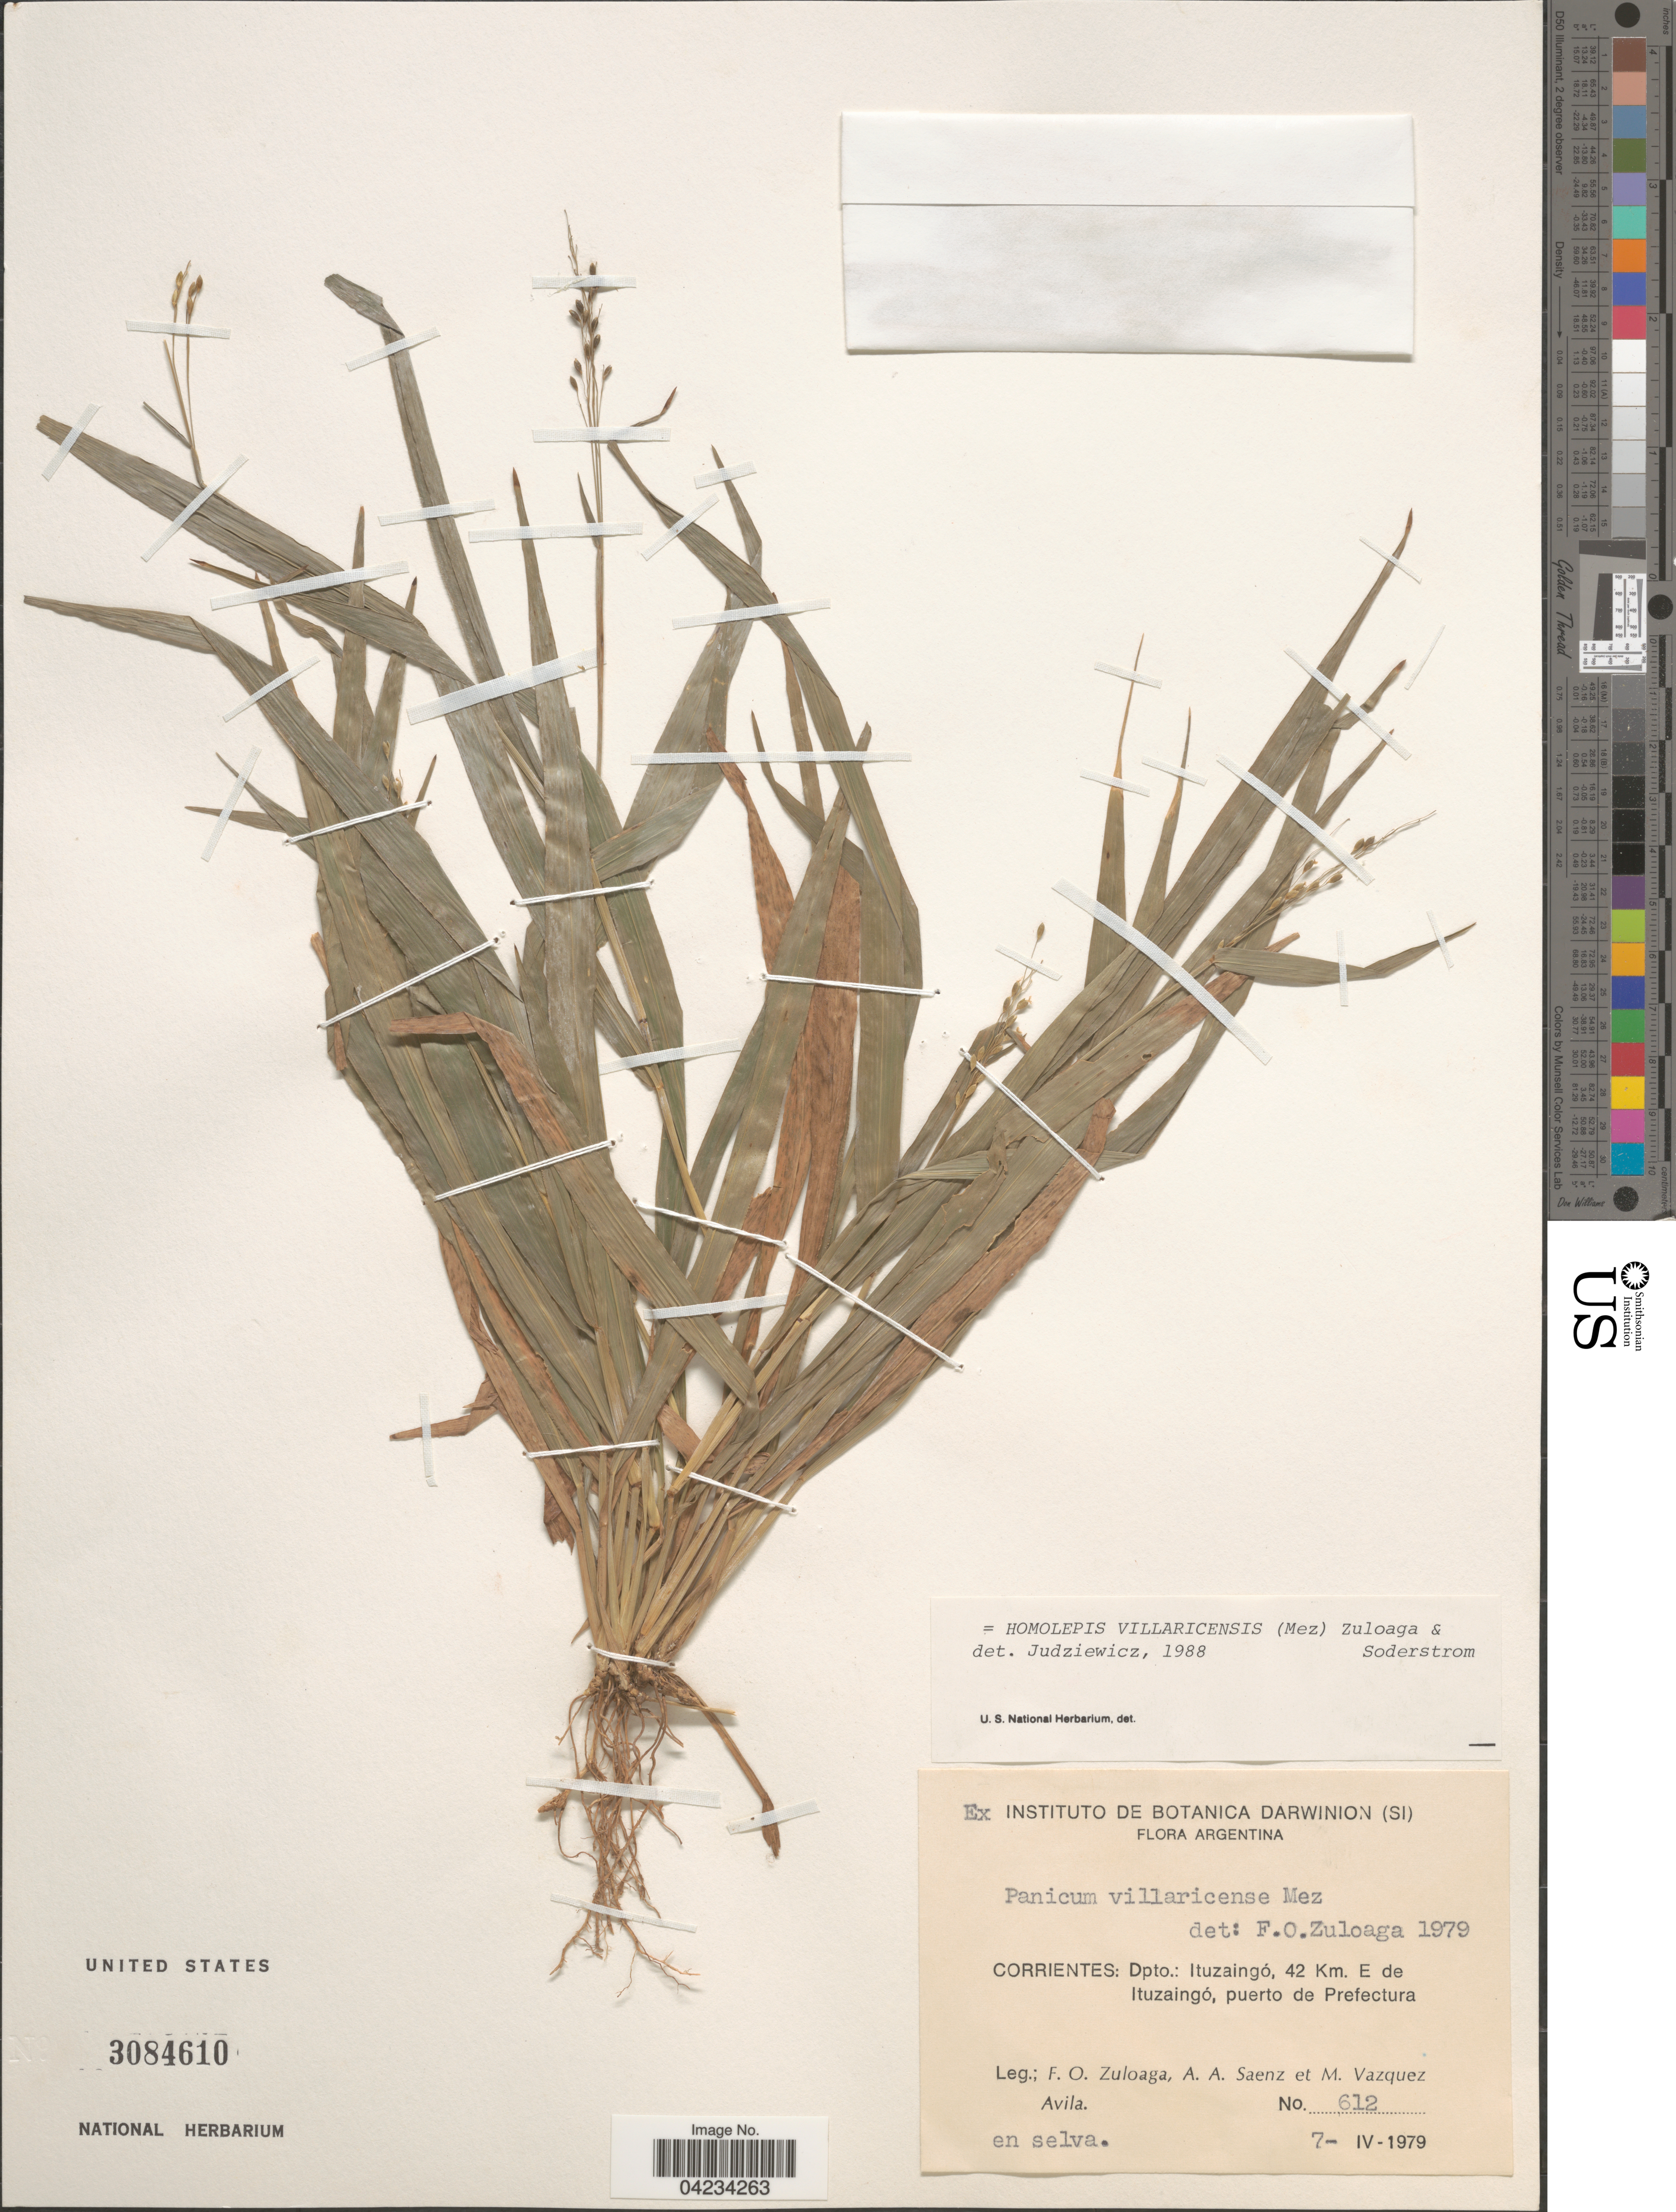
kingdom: Plantae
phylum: Tracheophyta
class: Liliopsida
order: Poales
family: Poaceae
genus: Homolepis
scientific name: Homolepis villaricensis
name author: (Mez) Zuloaga & Soderstr.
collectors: F. O. Zuloaga, A. A. Saenz & M. D. Vázquez A.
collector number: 612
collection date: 1979-04-07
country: Argentina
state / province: Corrientes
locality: Dpto.: Ituzaingó, 42 Km. E de Ituzaingó, puerto de Prefectura.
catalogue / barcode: US 3084610